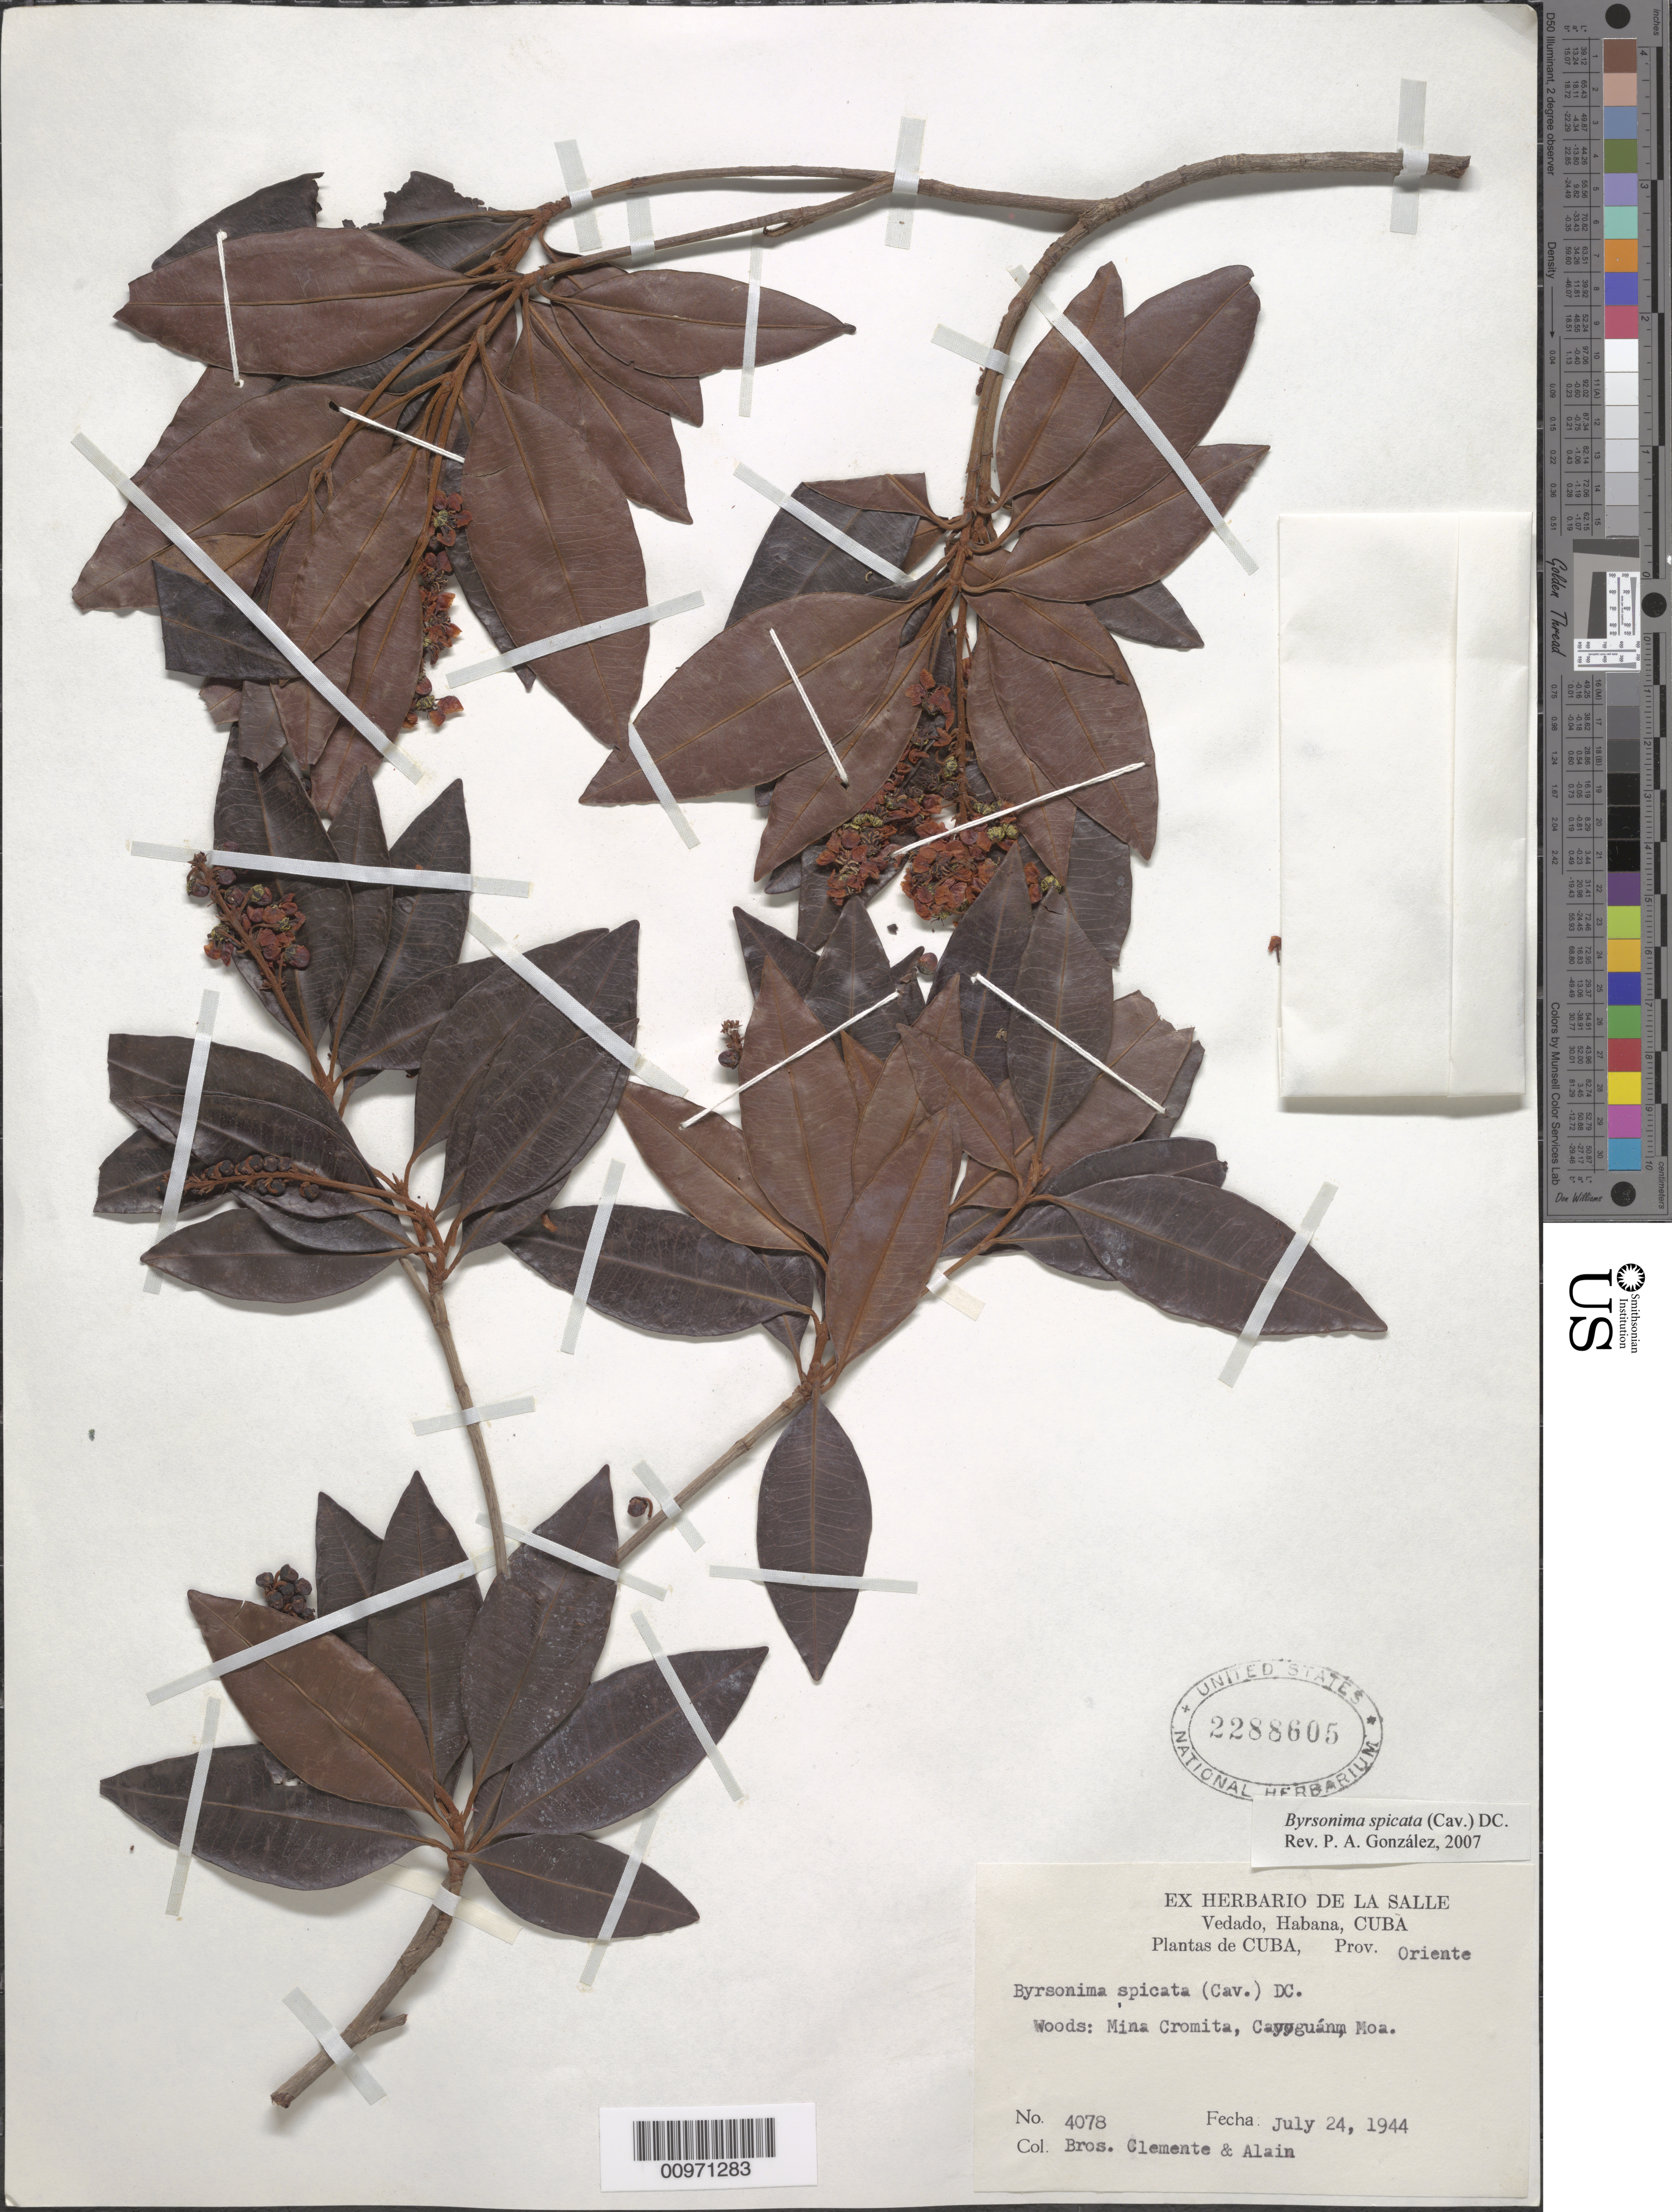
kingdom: Plantae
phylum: Tracheophyta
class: Magnoliopsida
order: Malpighiales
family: Malpighiaceae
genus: Byrsonima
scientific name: Byrsonima spicata (Cav.) DC.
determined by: González, P. A.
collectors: Bro. Clemente & A. H. Liogier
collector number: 4078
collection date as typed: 24 Jul 1944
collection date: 1944-07-24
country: Cuba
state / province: Holguín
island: Cuba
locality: Mina Cromita, Cayguánm Moa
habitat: Woods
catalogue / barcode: US 2288605